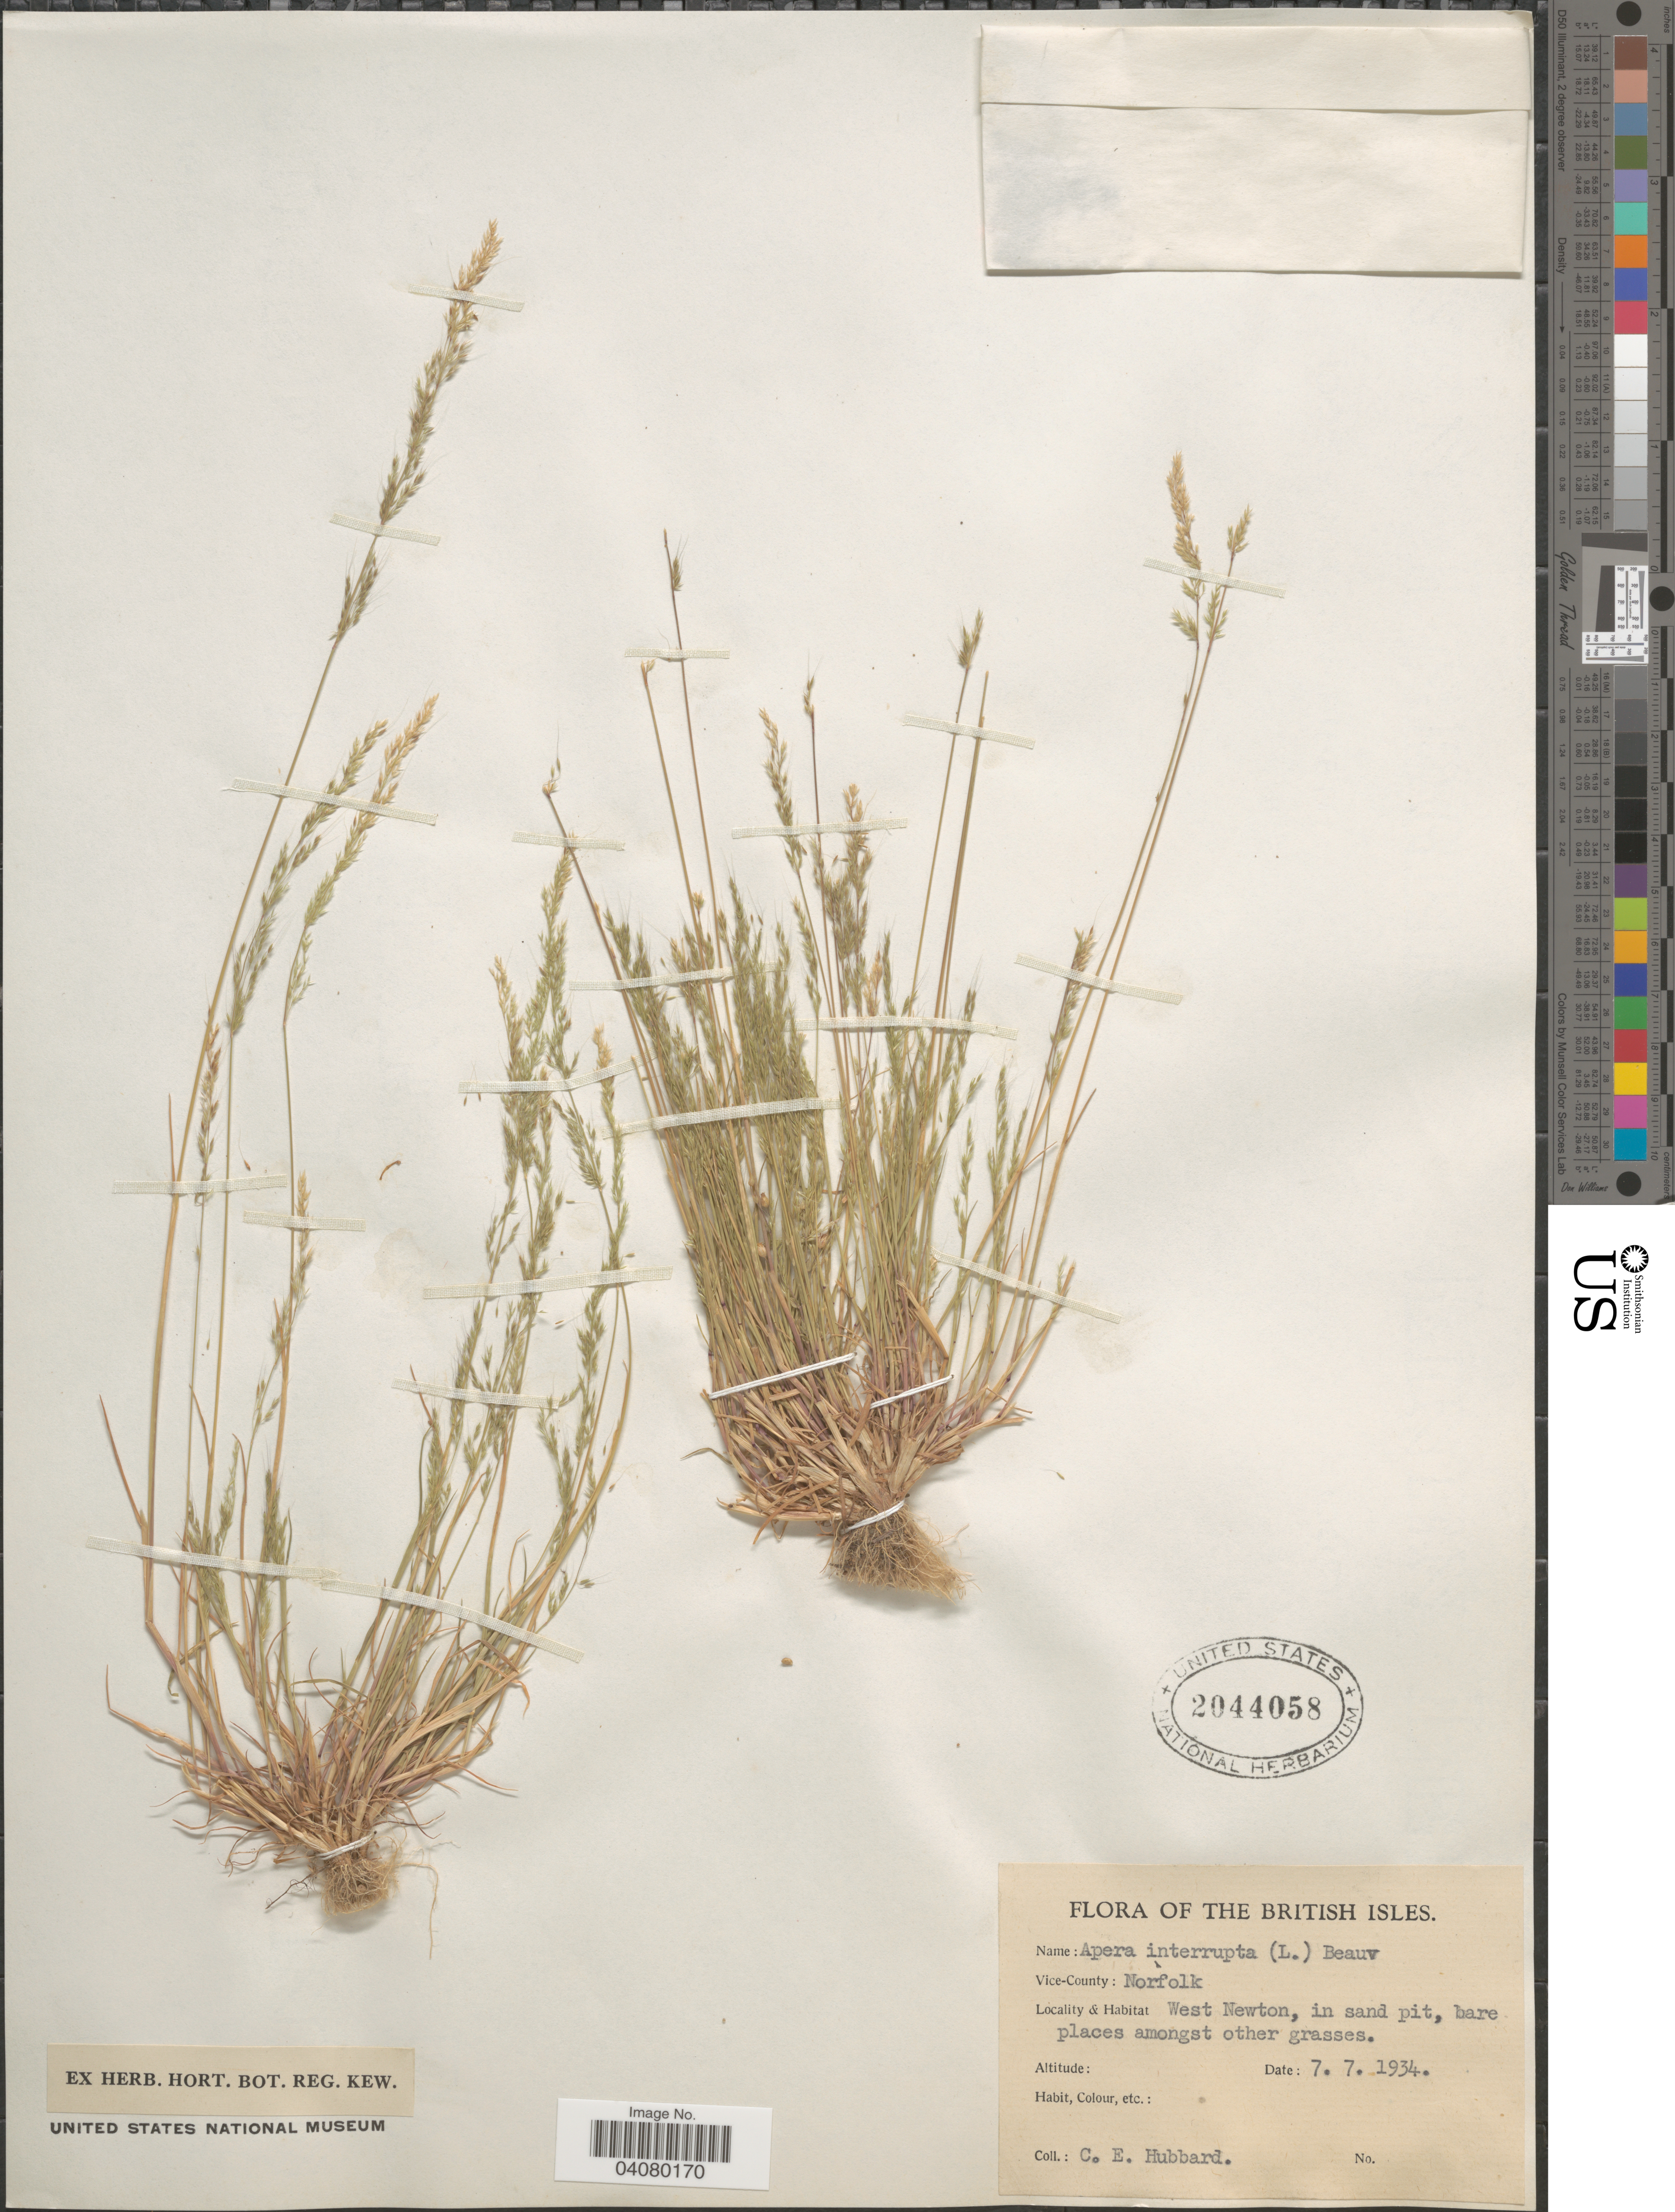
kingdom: Plantae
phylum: Tracheophyta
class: Liliopsida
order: Poales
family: Poaceae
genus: Apera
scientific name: Apera interrupta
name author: (L.) P. Beauv.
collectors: C. E. Hubbard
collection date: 1934-07-07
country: United Kingdom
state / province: England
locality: The British Isles. Vice-County: Norfolk. West Newton.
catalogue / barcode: US 2044058